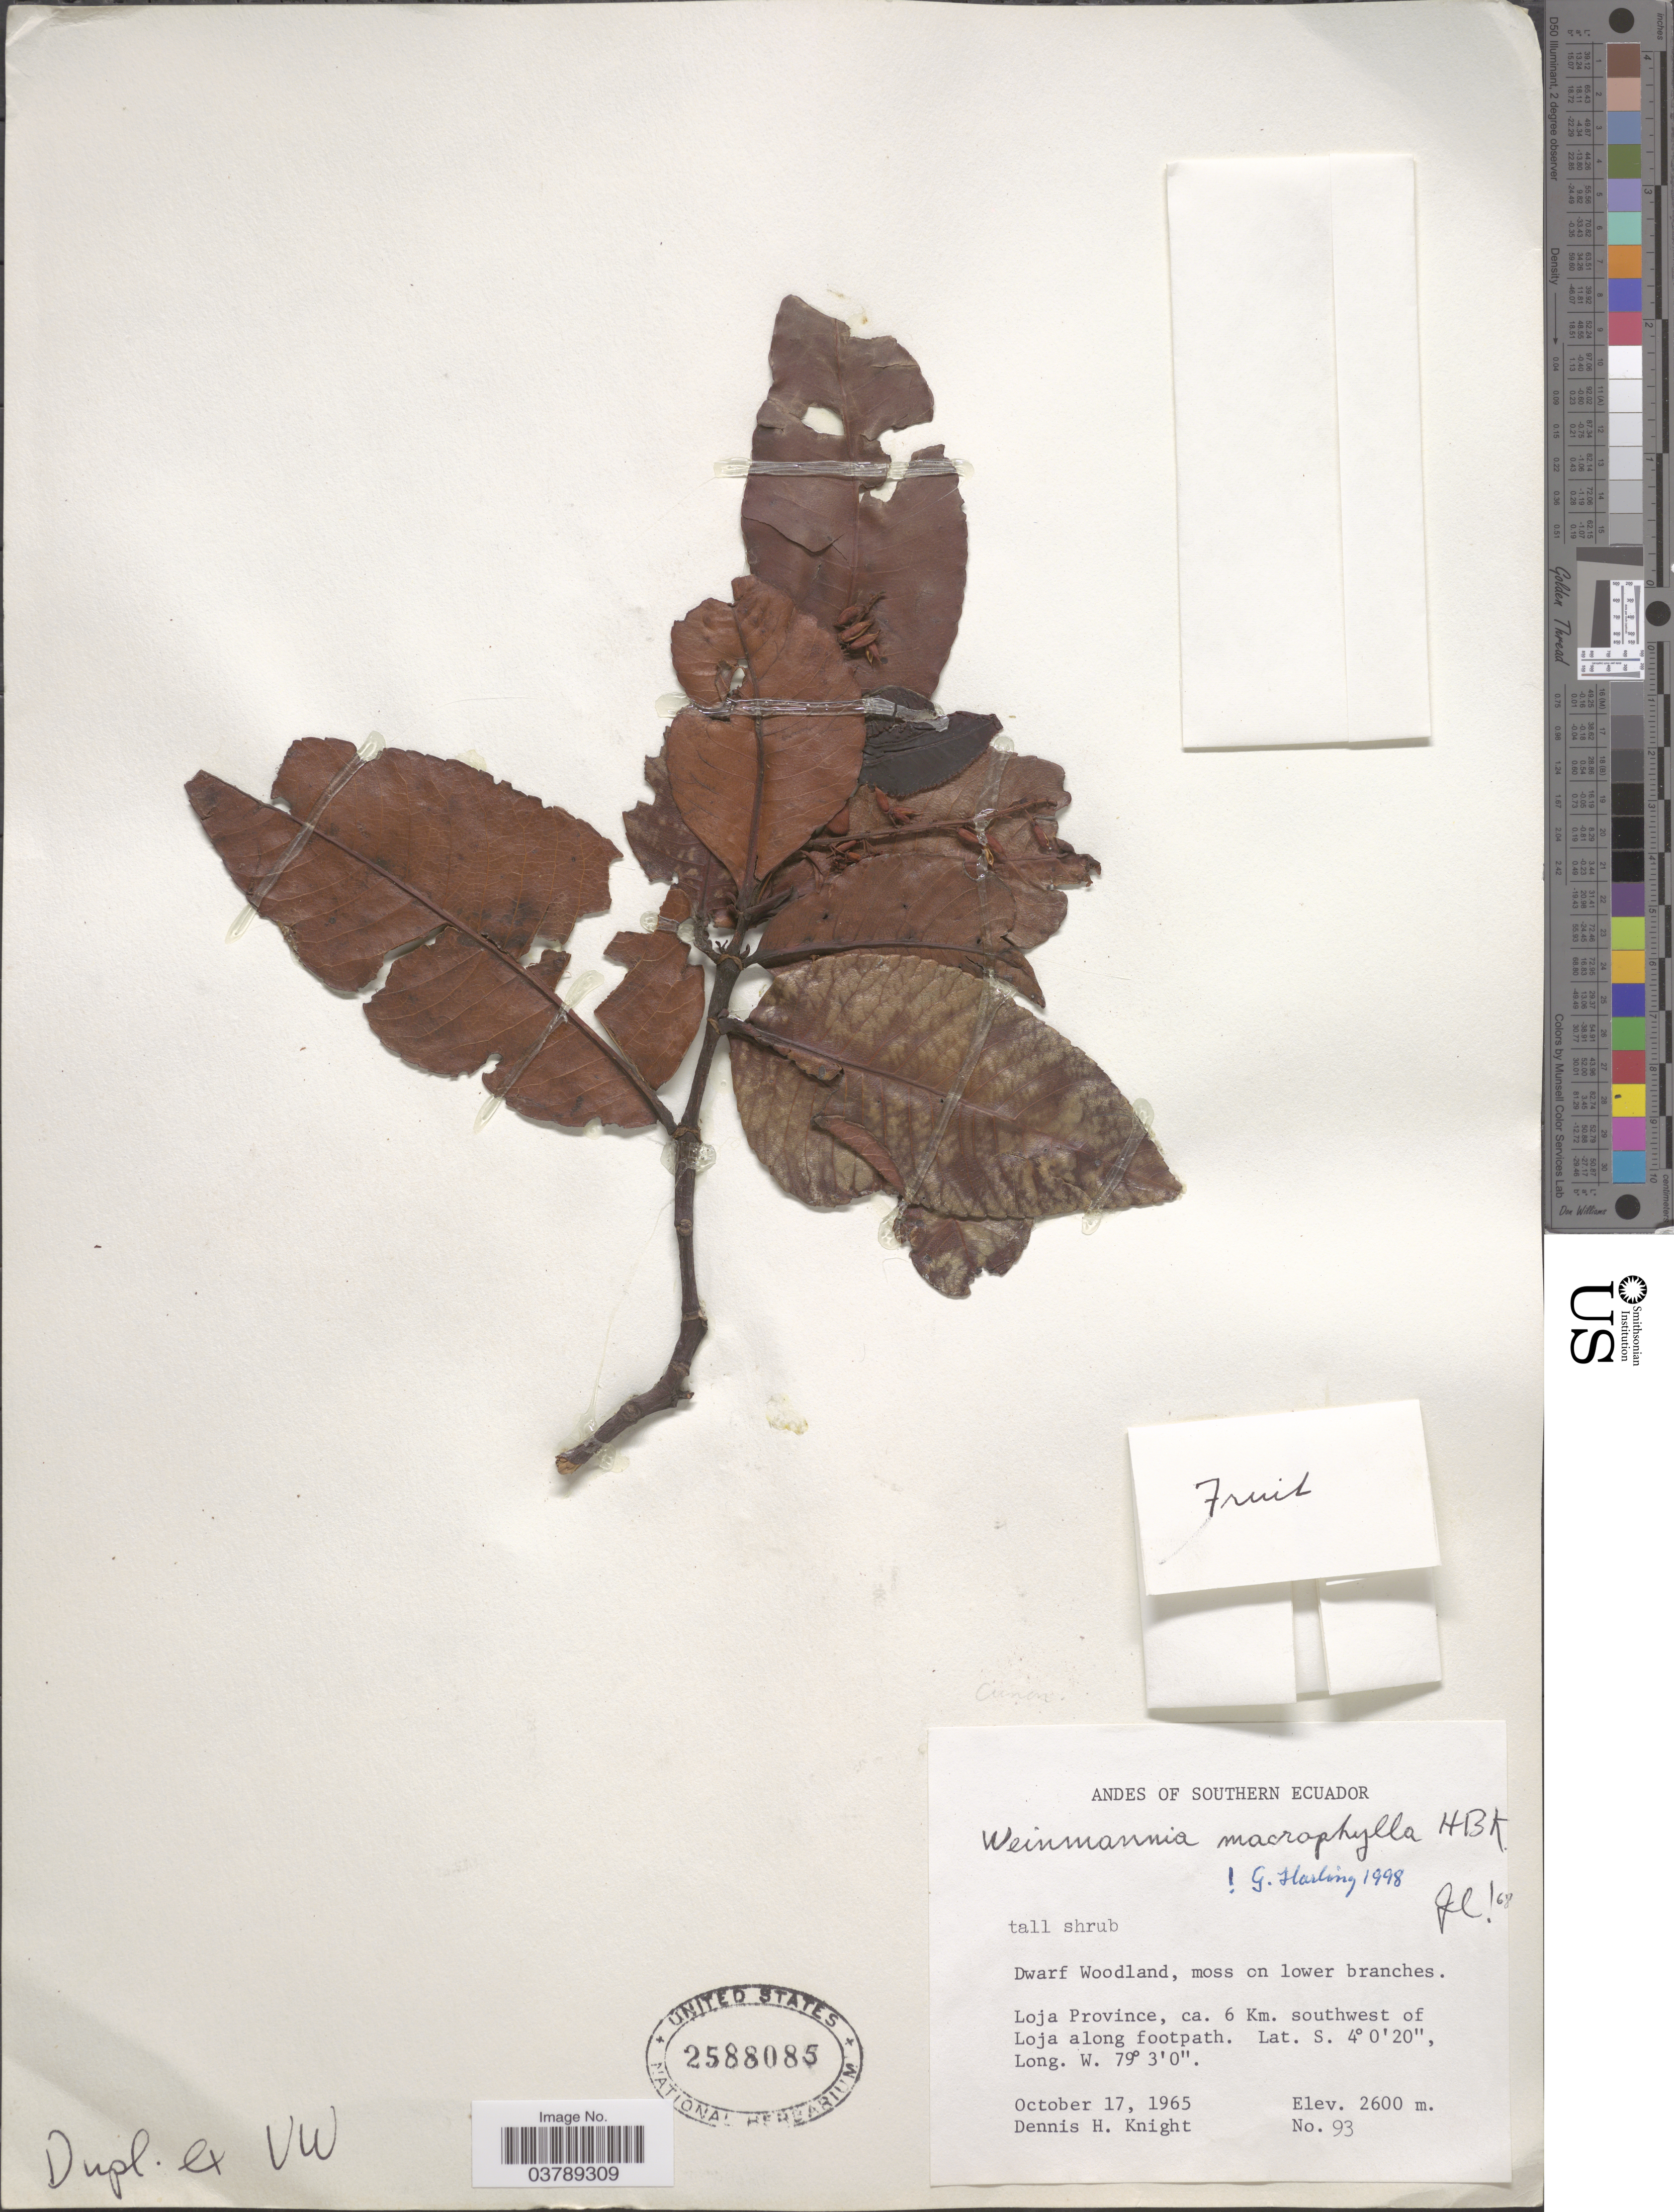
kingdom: Plantae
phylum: Tracheophyta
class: Magnoliopsida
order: Oxalidales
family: Cunoniaceae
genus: Weinmannia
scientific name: Weinmannia macrophylla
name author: Kunth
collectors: D. Knight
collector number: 93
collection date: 1965-10-17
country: Ecuador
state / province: Loja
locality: Andes of Southern Ecuador. Ca. 6 Km. southwest of Loja along footpath.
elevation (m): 2600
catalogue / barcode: US 2588085